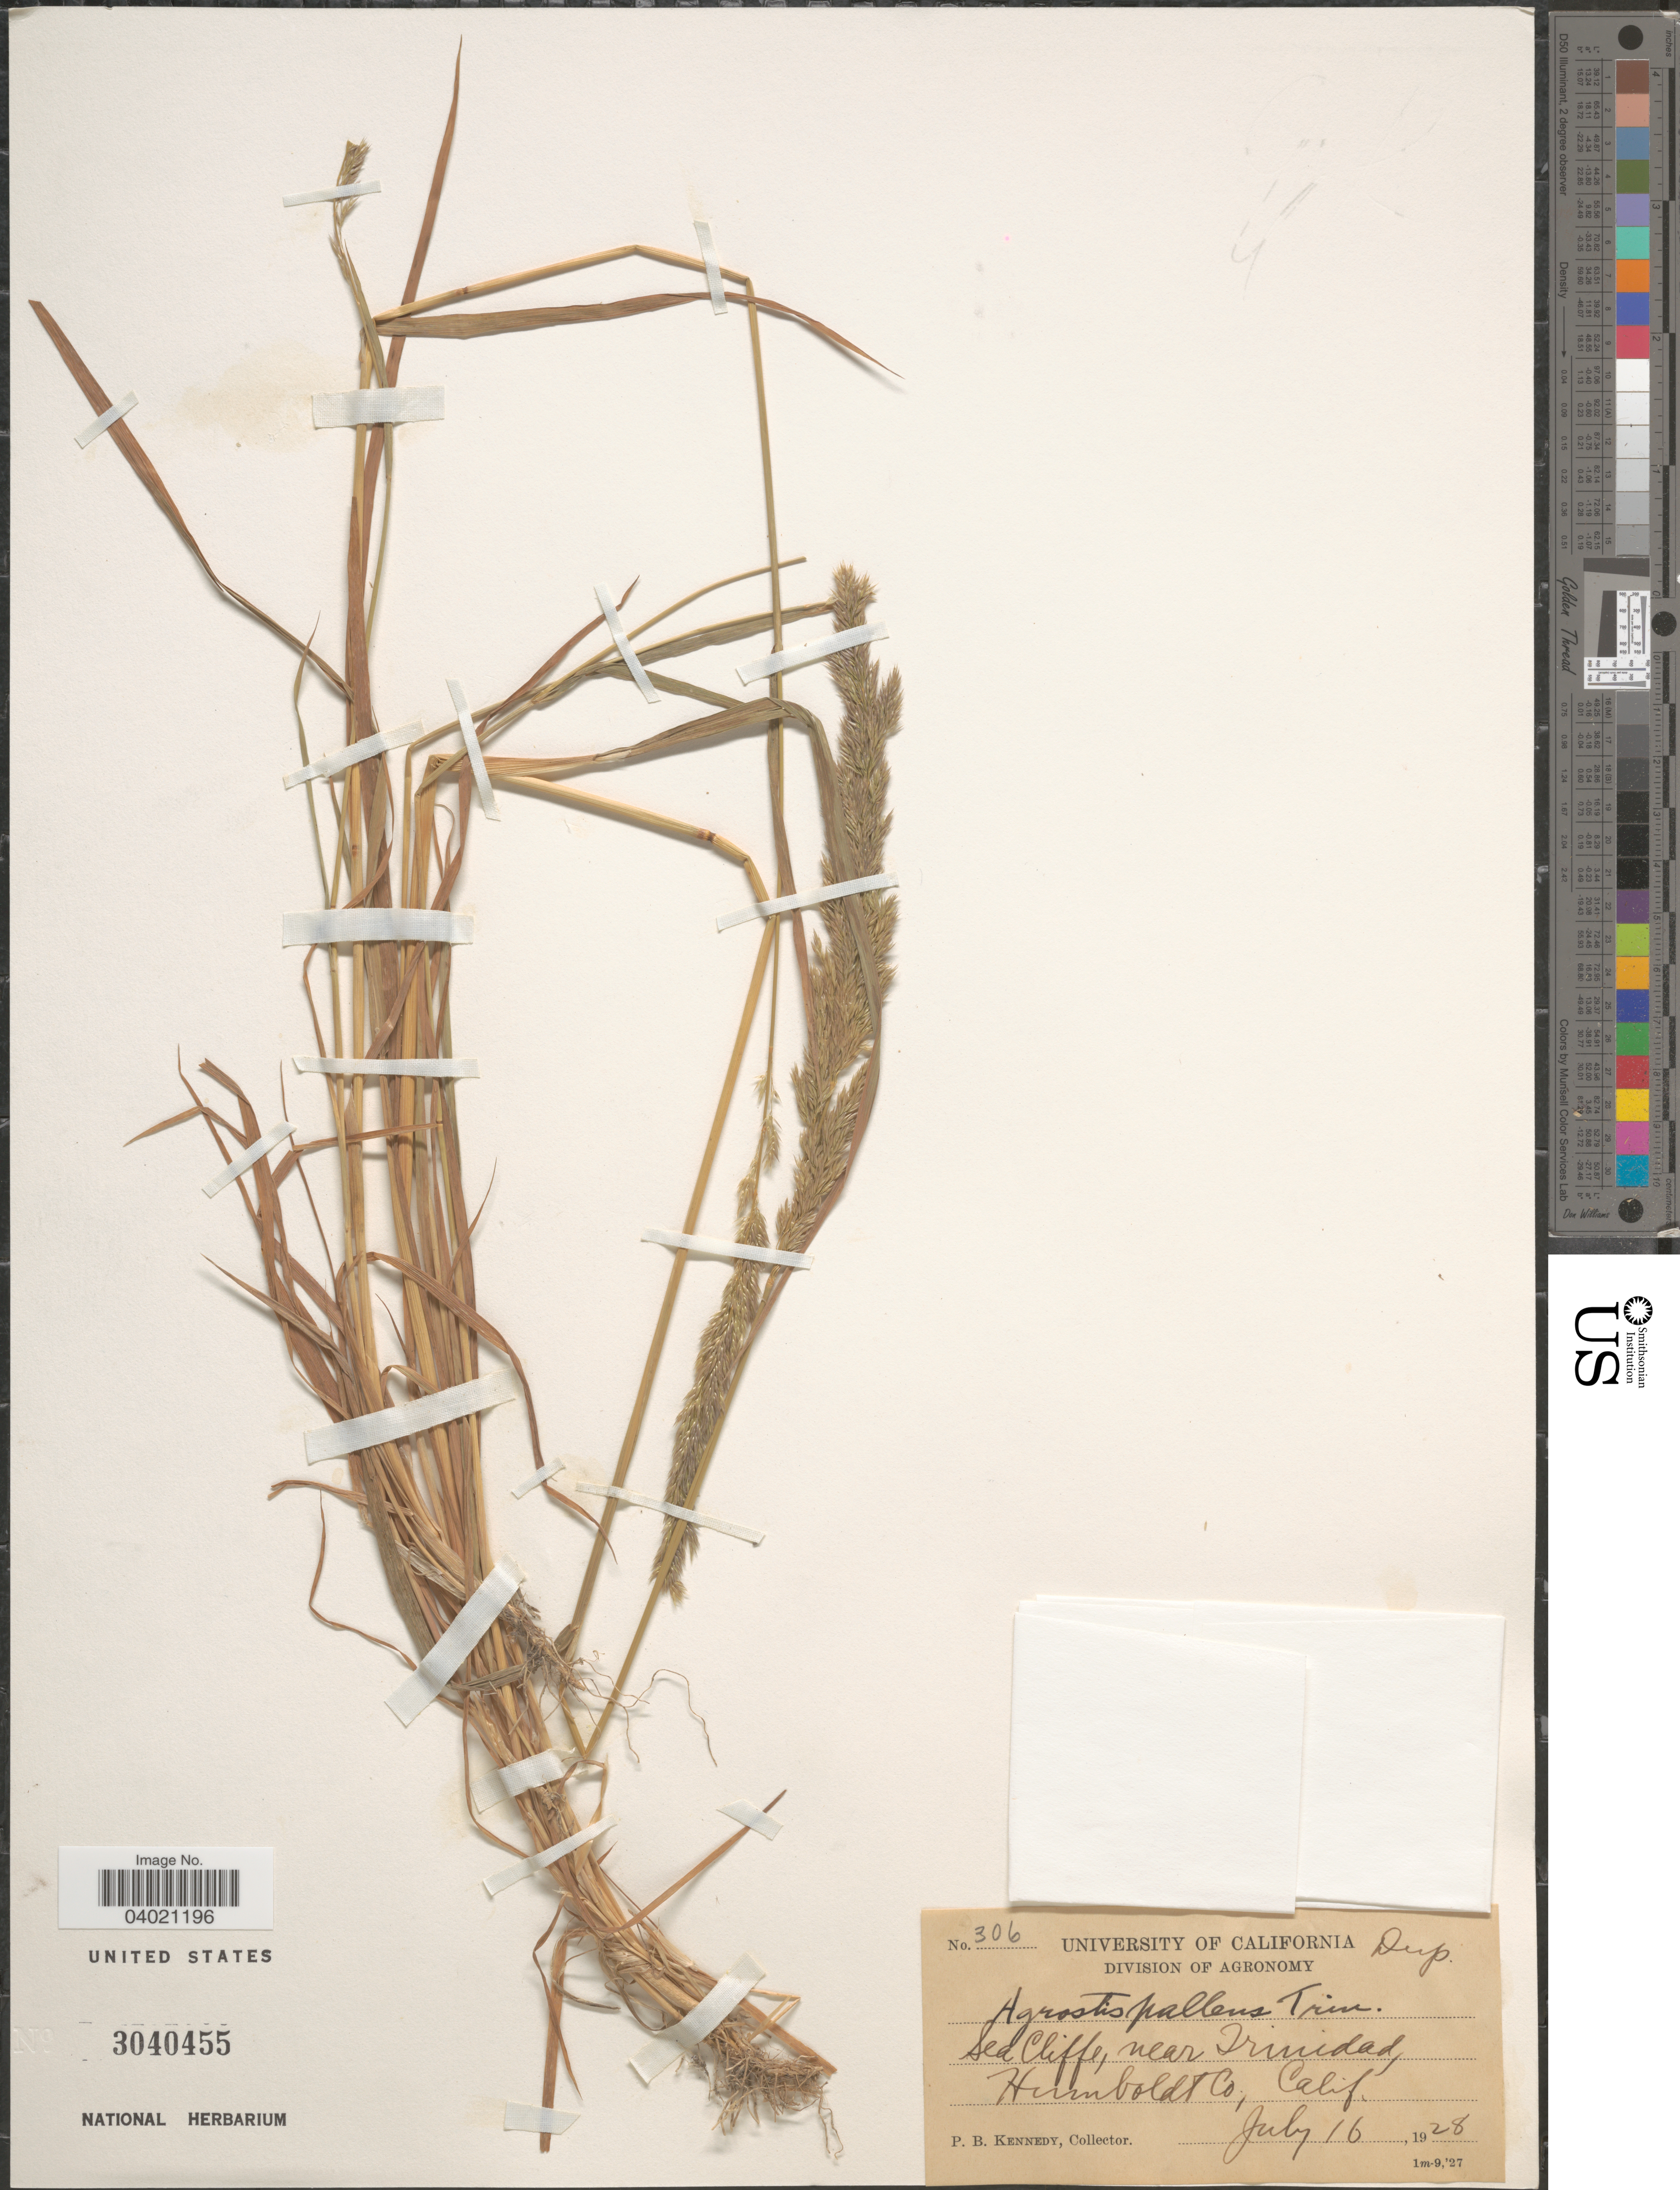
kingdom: Plantae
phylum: Tracheophyta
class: Liliopsida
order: Poales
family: Poaceae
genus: Agrostis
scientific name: Agrostis pallens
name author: Trin.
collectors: P. B. Kennedy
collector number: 306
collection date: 1928-07-16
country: United States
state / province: California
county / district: Humboldt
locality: Sea Cliffs, near Trinidad, Humboldt Co.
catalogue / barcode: US 3040455